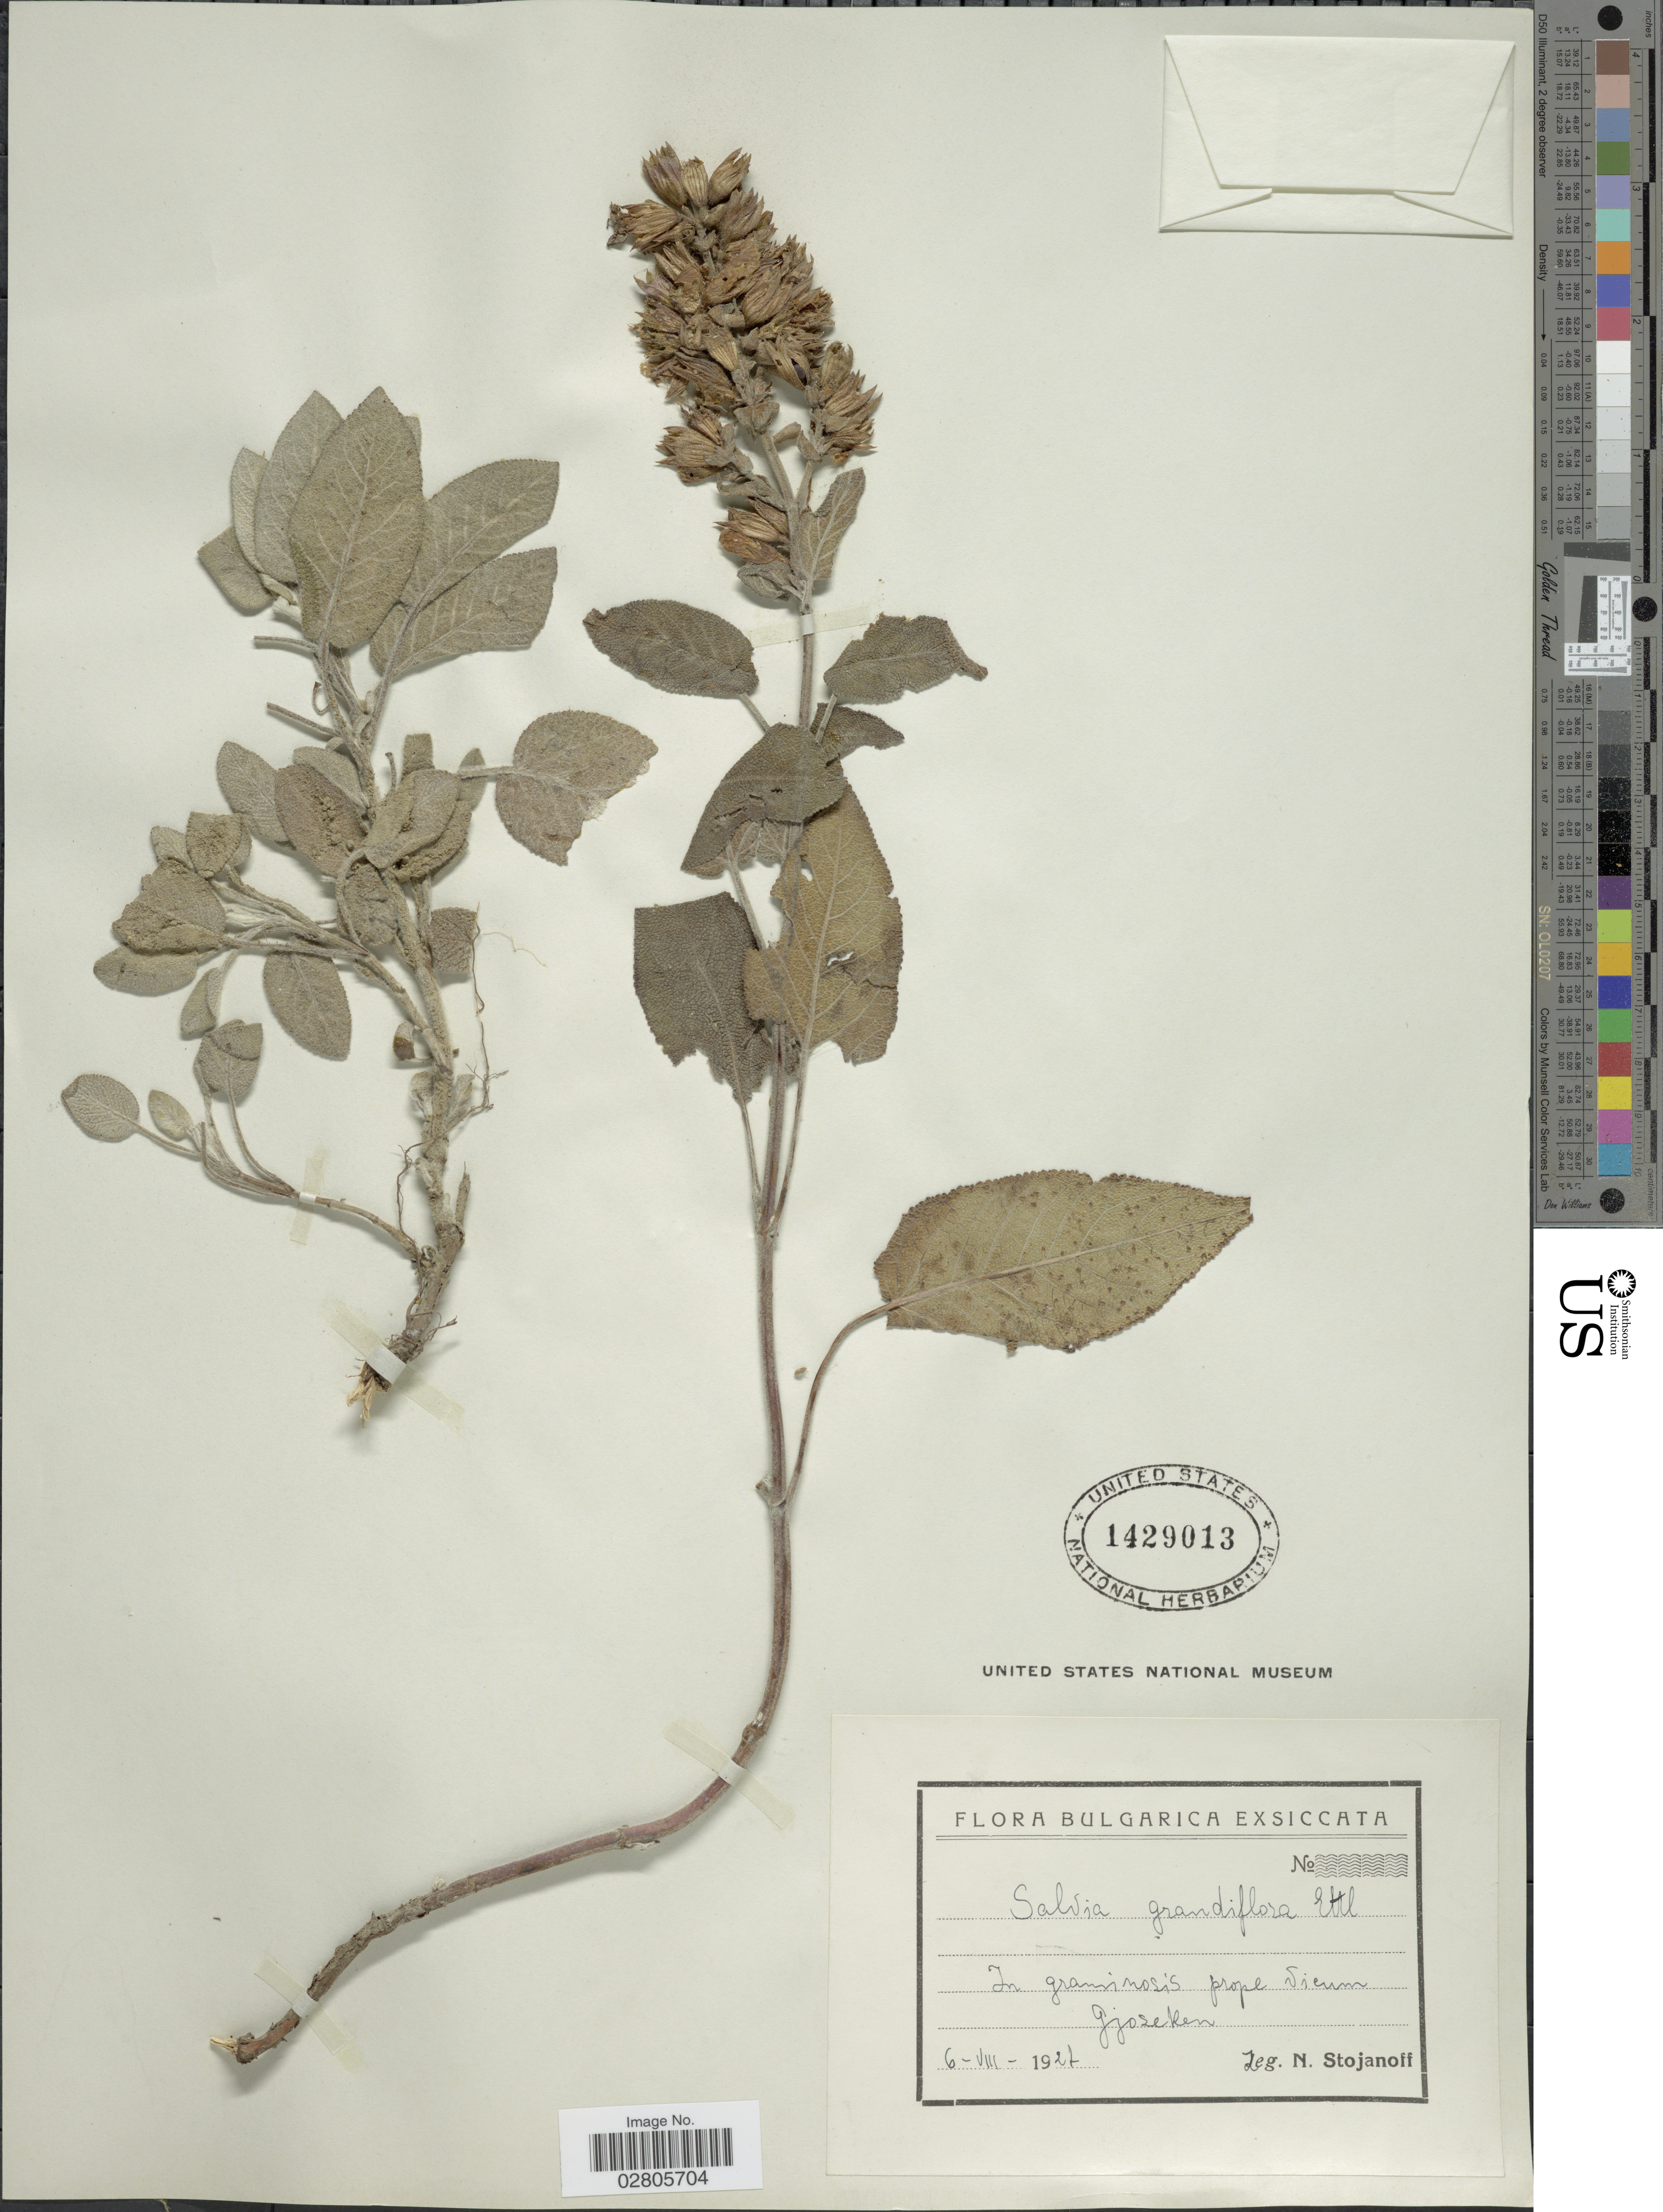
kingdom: Plantae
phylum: Tracheophyta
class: Magnoliopsida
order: Lamiales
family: Lamiaceae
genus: Salvia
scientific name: Salvia grandiflora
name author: Etl.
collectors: N. Stojanoff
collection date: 1927-08-06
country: Bulgaria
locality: In graminosis prope Sieum Gjoseken.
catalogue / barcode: US 1429013